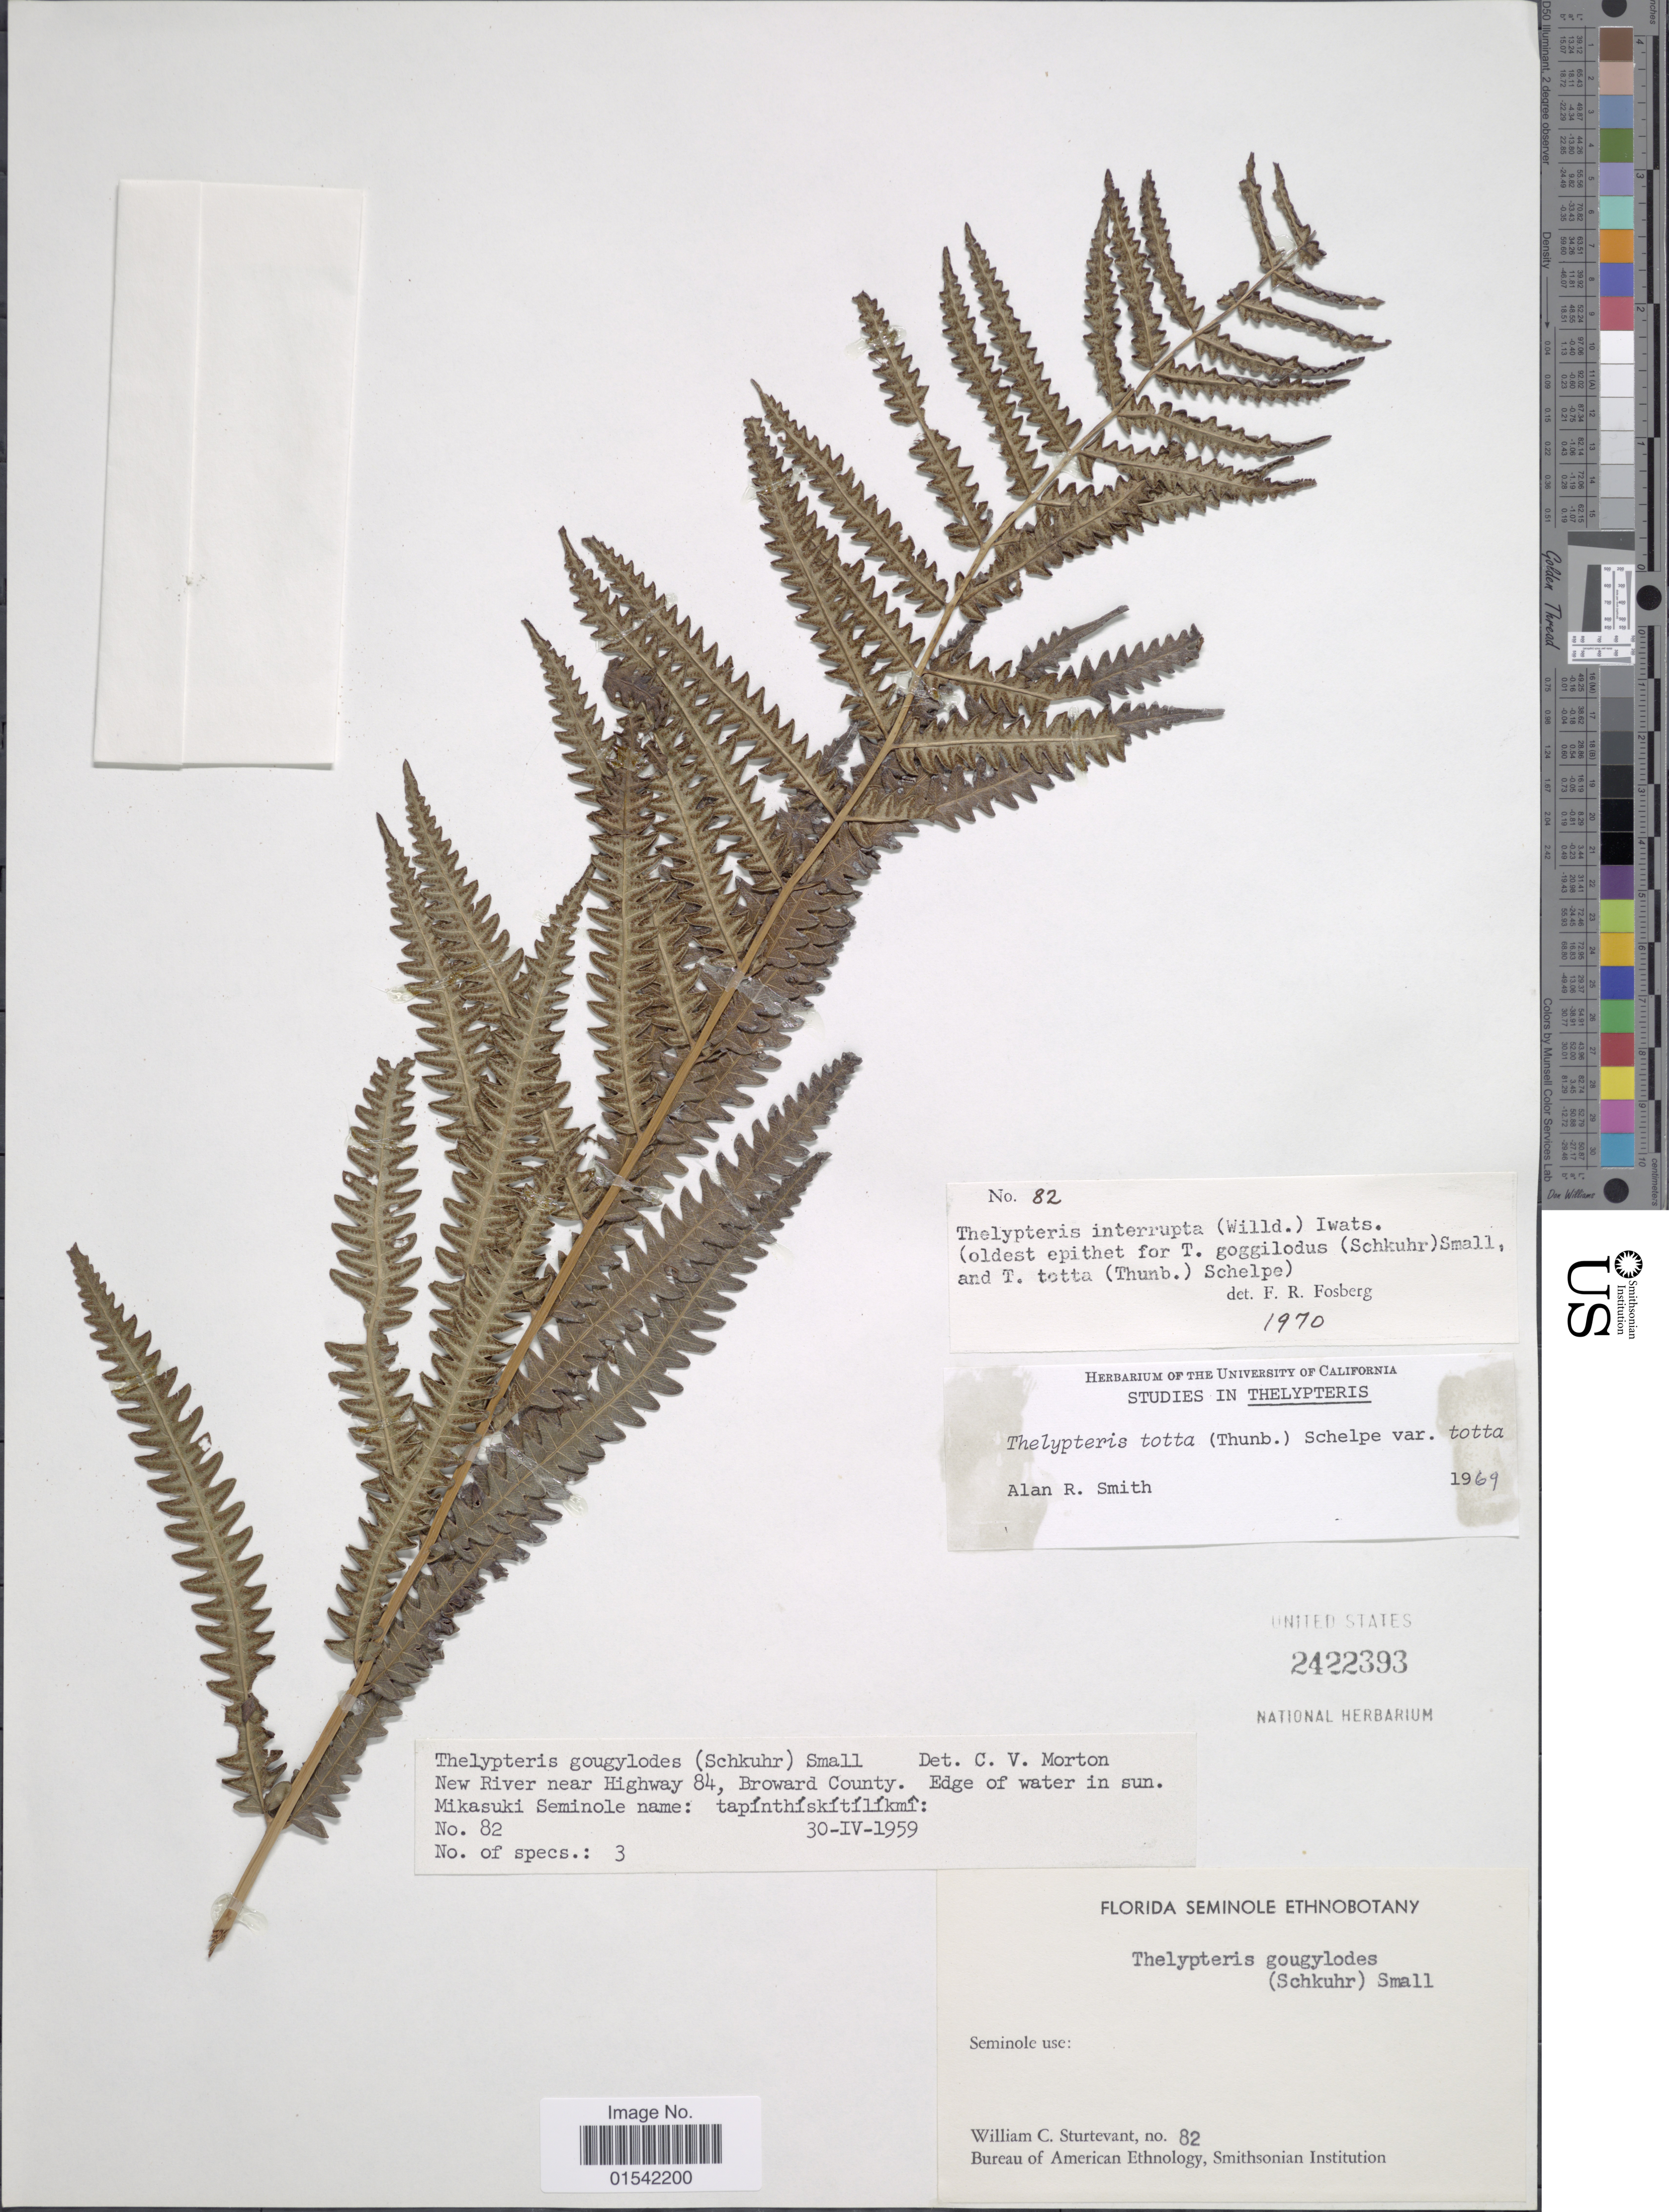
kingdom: Plantae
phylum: Tracheophyta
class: Polypodiopsida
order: Polypodiales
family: Thelypteridaceae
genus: Cyclosorus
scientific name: Cyclosorus interruptus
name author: (Willd.) H. Itô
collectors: W. Sturtevant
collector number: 82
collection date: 1959-04-30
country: United States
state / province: Florida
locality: Seminole Ethnobotany, New River near Highway 84, Broward County. Edge of water in sun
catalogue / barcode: US 2422393